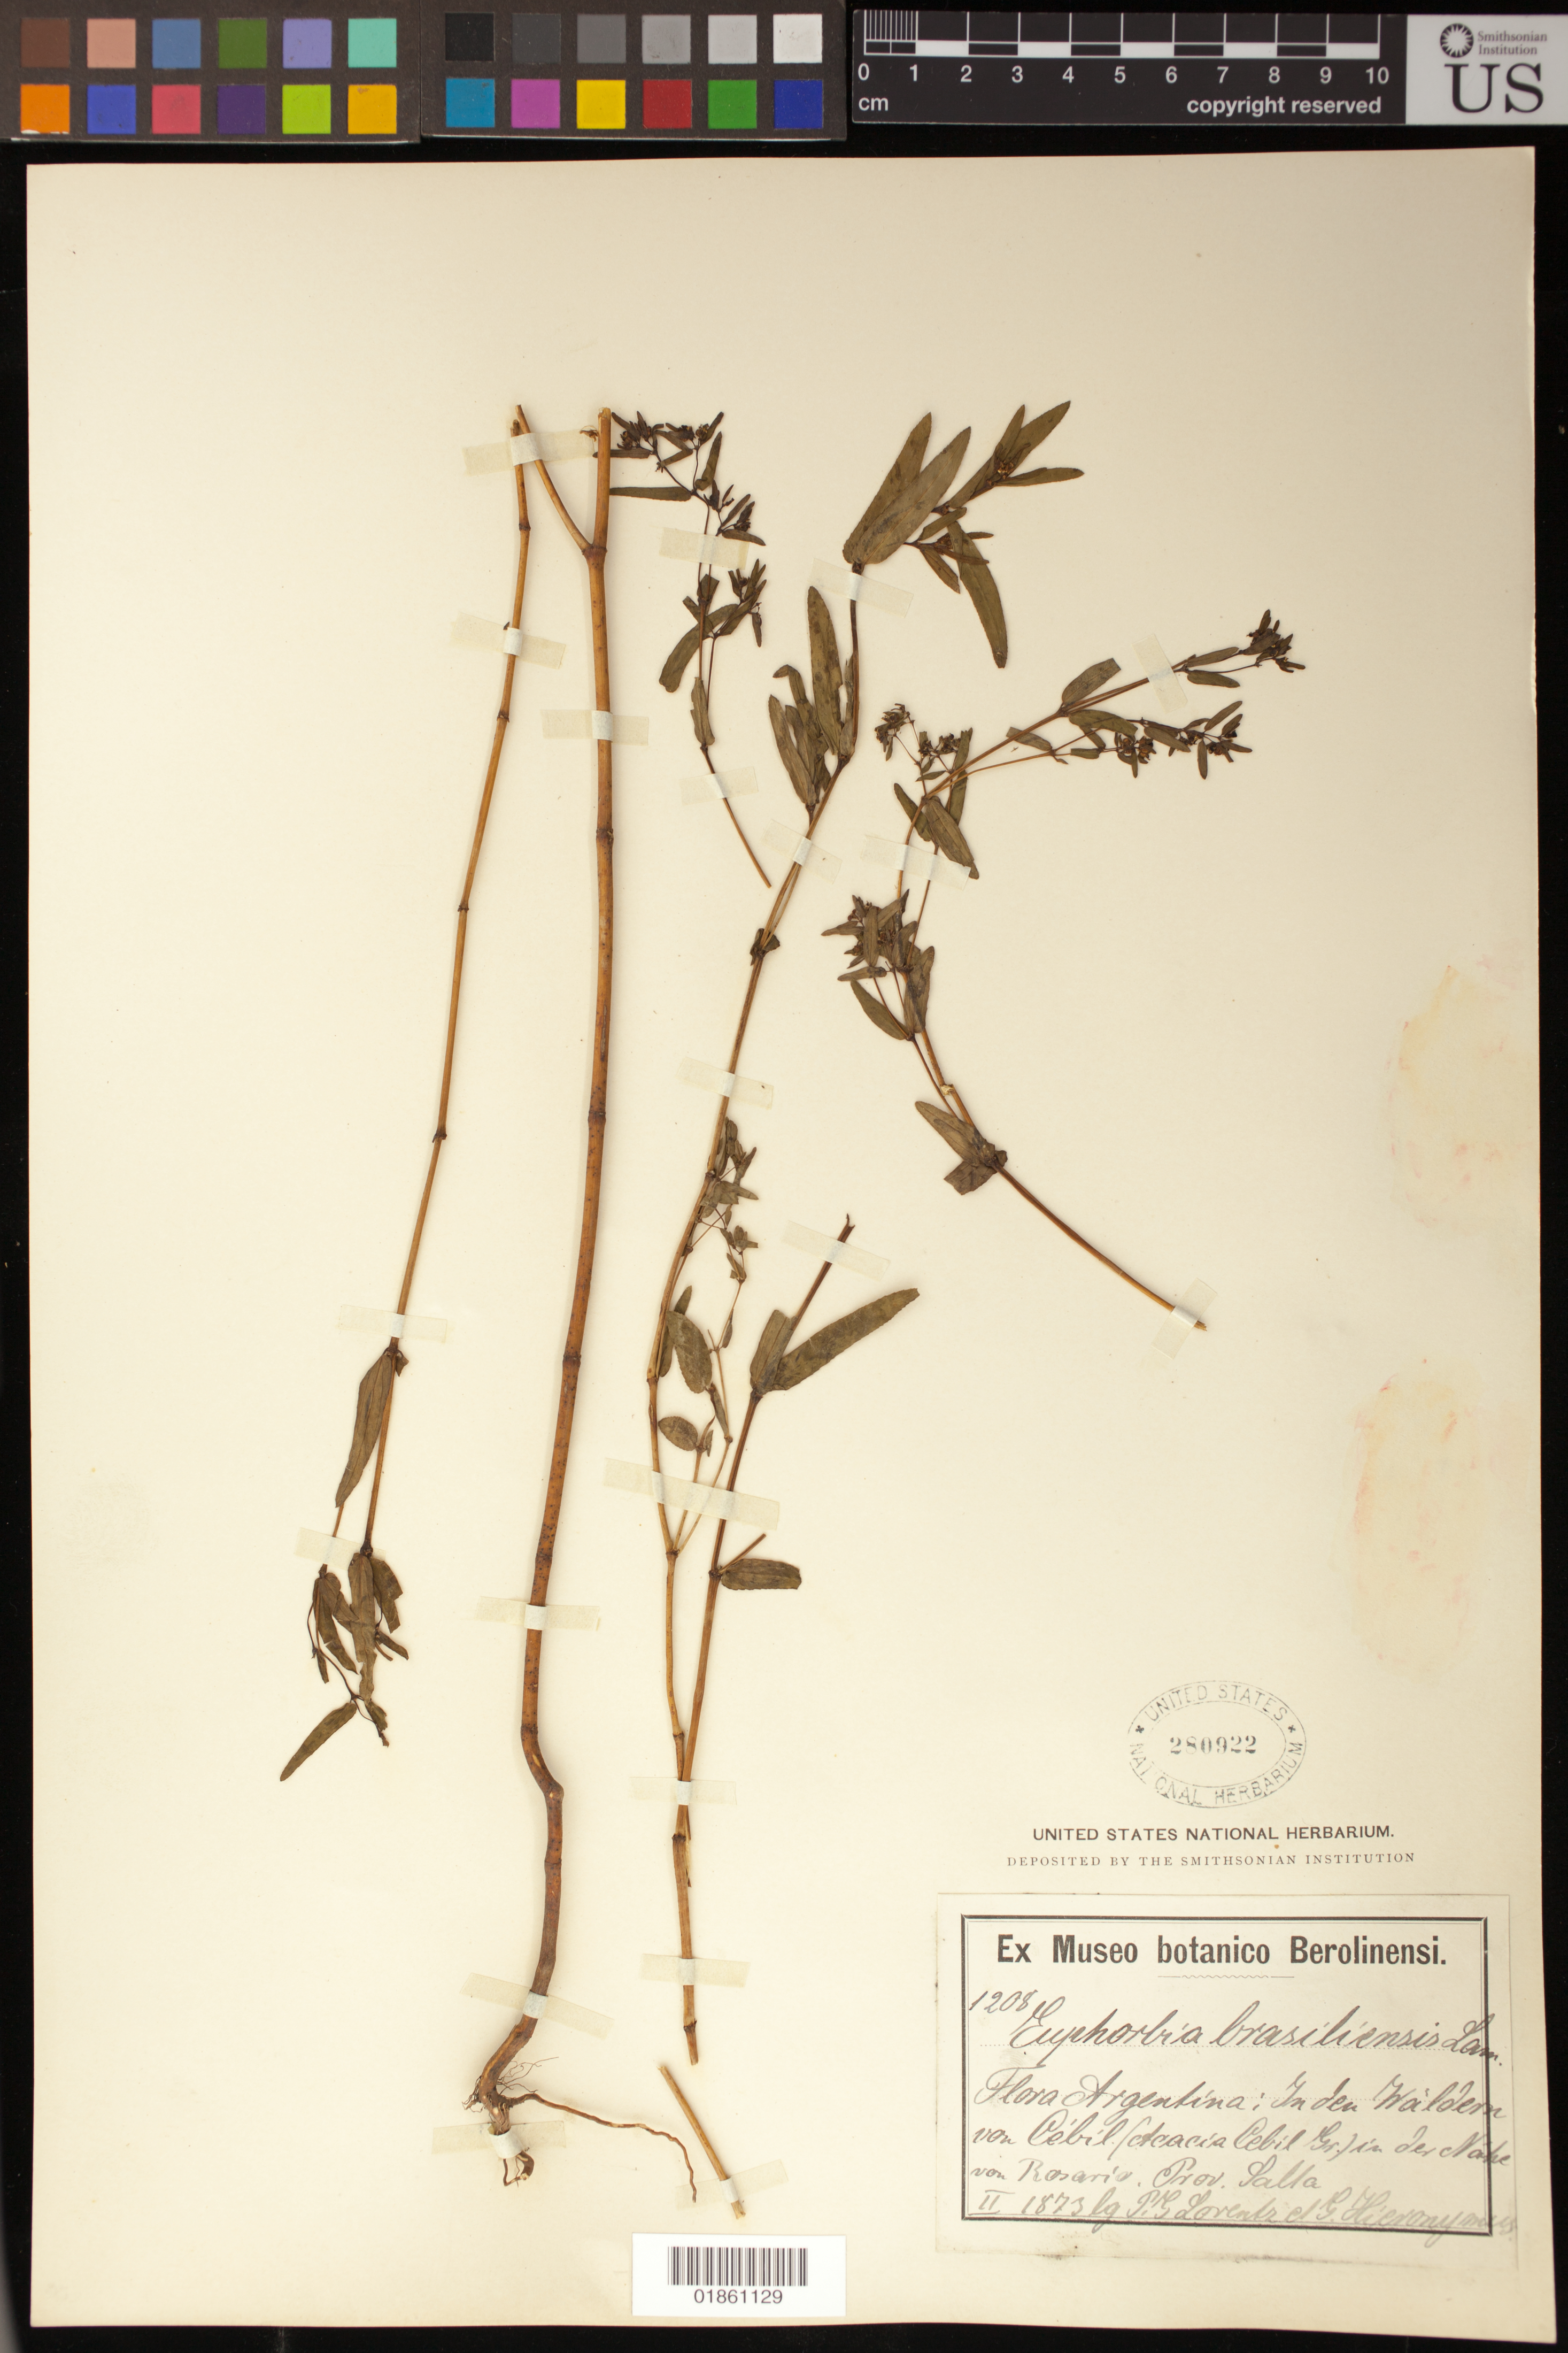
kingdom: Plantae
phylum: Tracheophyta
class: Magnoliopsida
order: Malpighiales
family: Euphorbiaceae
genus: Euphorbia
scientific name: Euphorbia hyssopifolia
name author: L.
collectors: P. G. Lorentz & G. H. Hieronymus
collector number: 1208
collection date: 1873-02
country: Argentina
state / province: Salta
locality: In der Nahe von Rosario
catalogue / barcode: US 280922